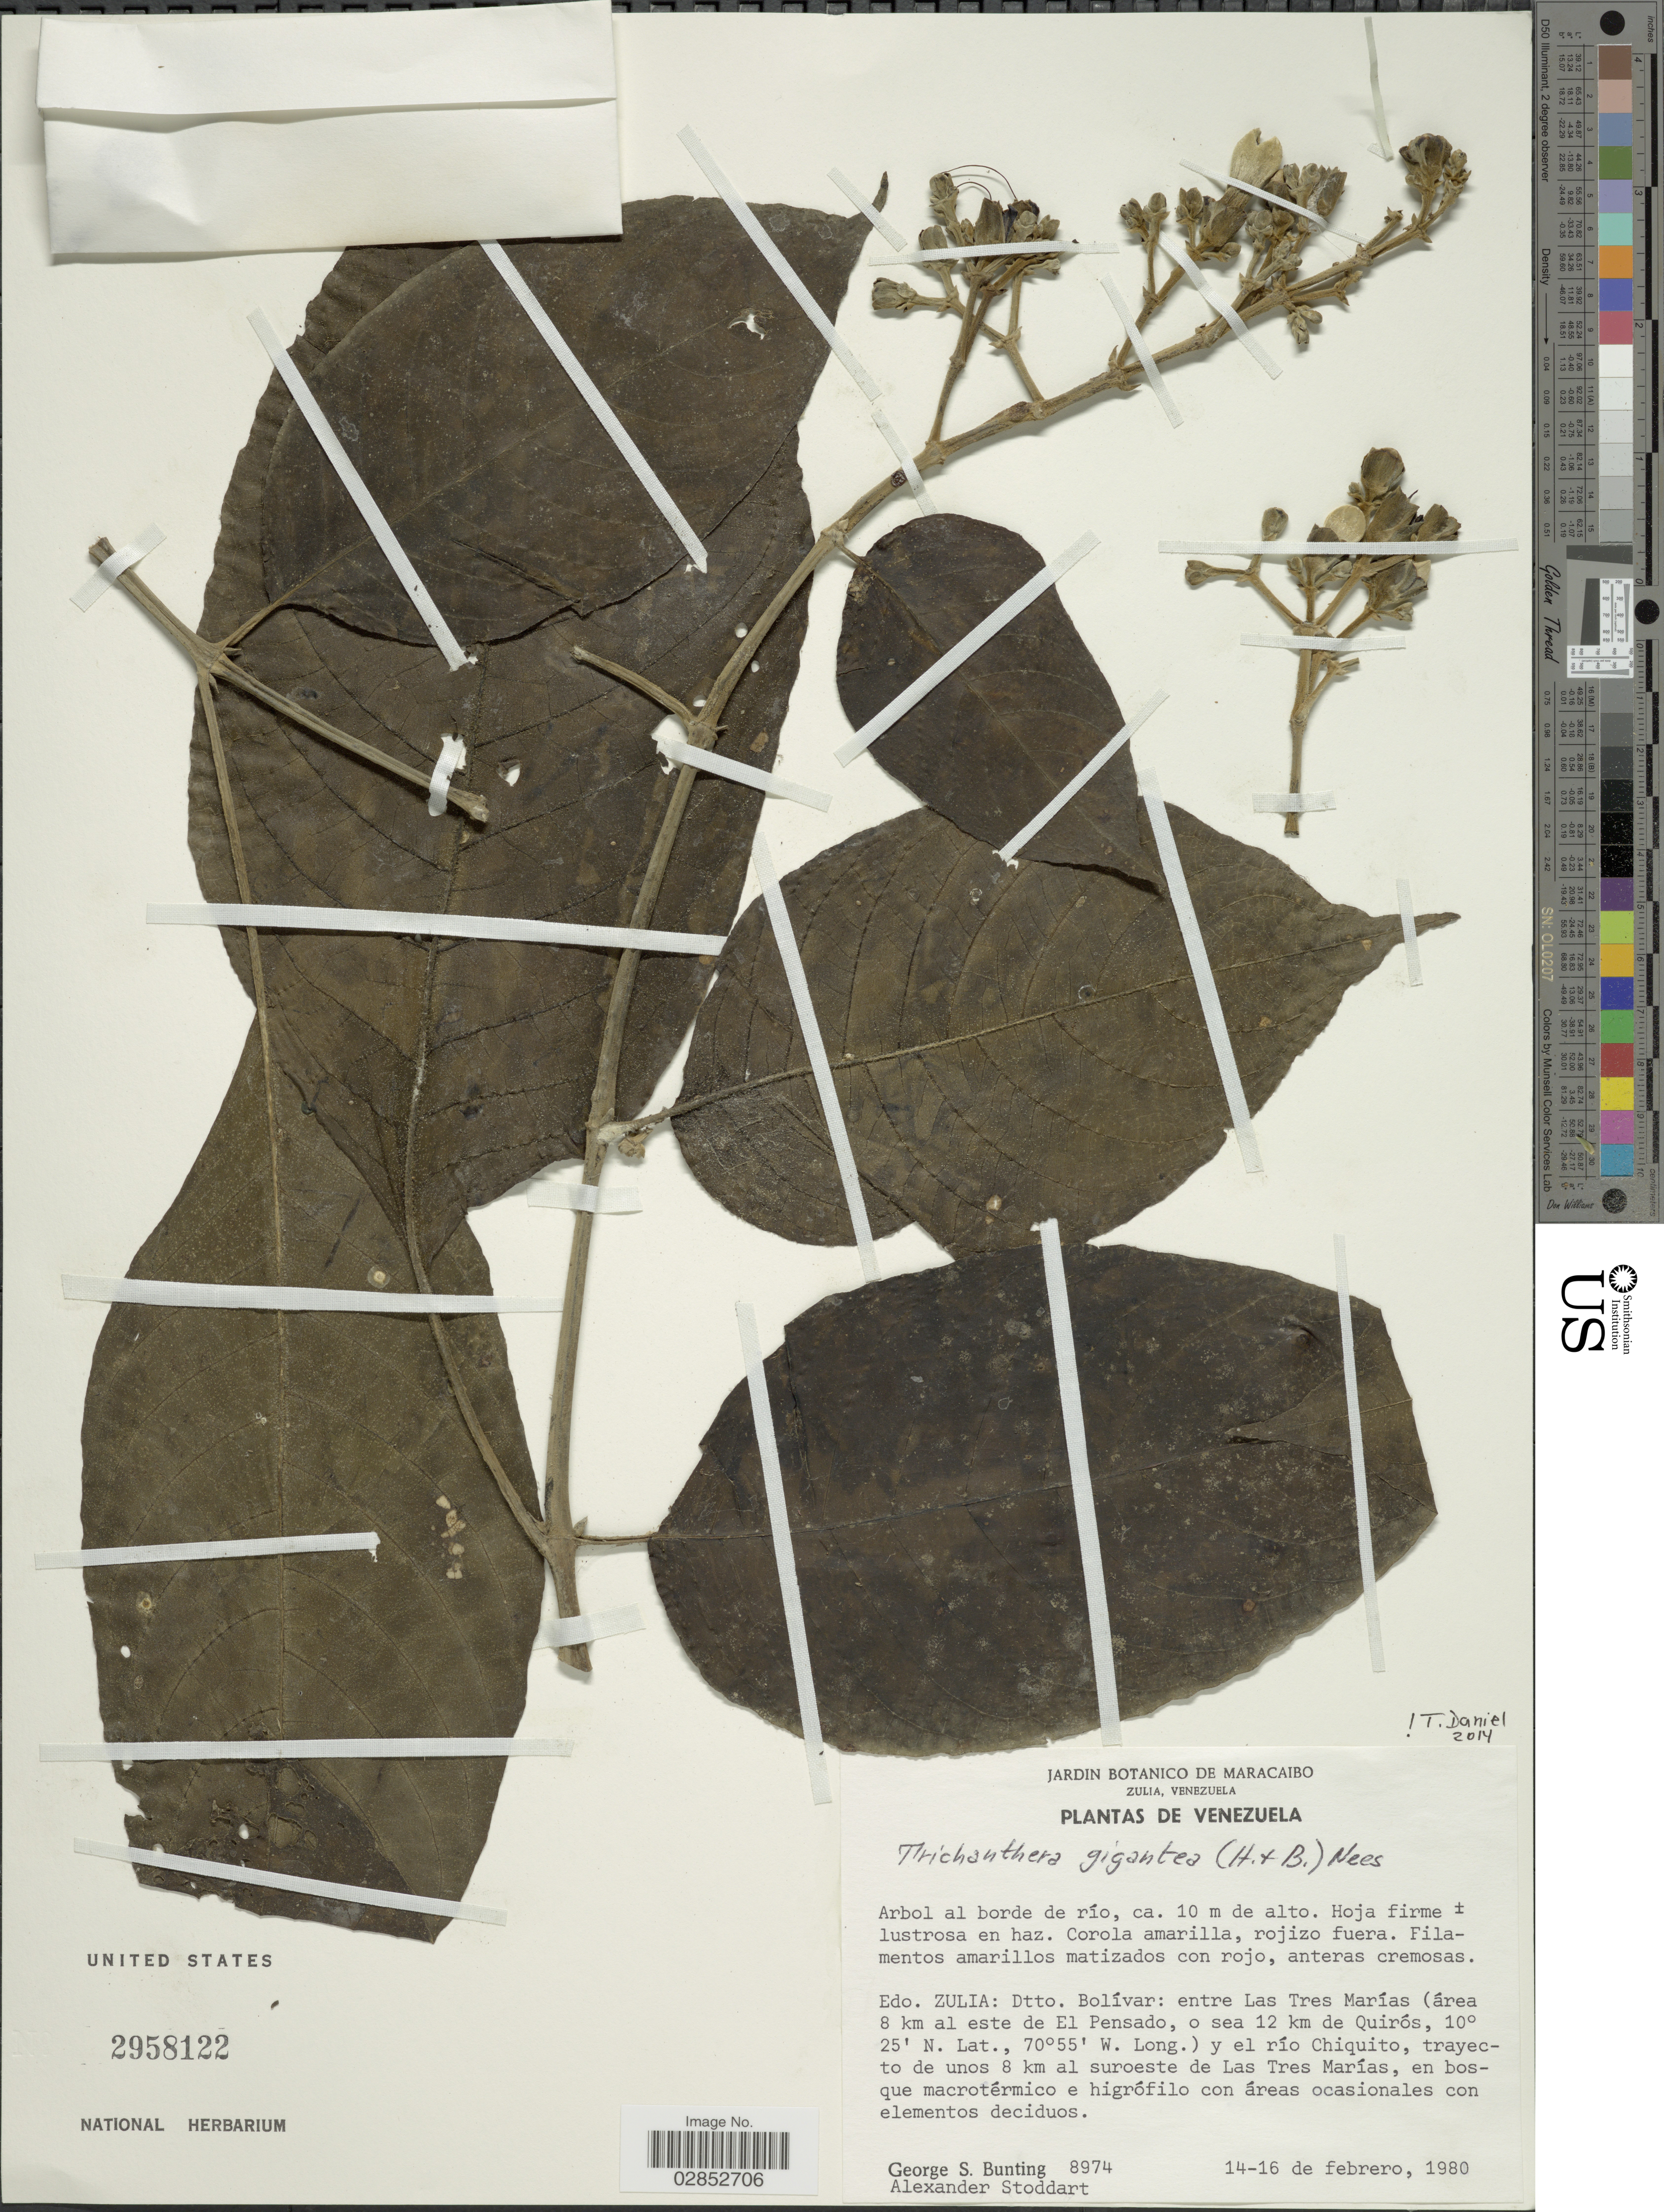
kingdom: Plantae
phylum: Tracheophyta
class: Magnoliopsida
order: Lamiales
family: Acanthaceae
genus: Trichanthera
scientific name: Trichanthera gigantea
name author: (Bonpl.) Nees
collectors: G. S. Bunting & A. Stoddart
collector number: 8974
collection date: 1980-02-14/1980-02-16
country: Venezuela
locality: Edo. Zulia: Dtto: Bolívar: entre Las Tres Marías (área 8 km al este de El Pensado, o sea 12 km de Quirós y el río Chiquito, trayecto de unos 8 km al suroeste de Las Tres Marías.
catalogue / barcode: US 2958122